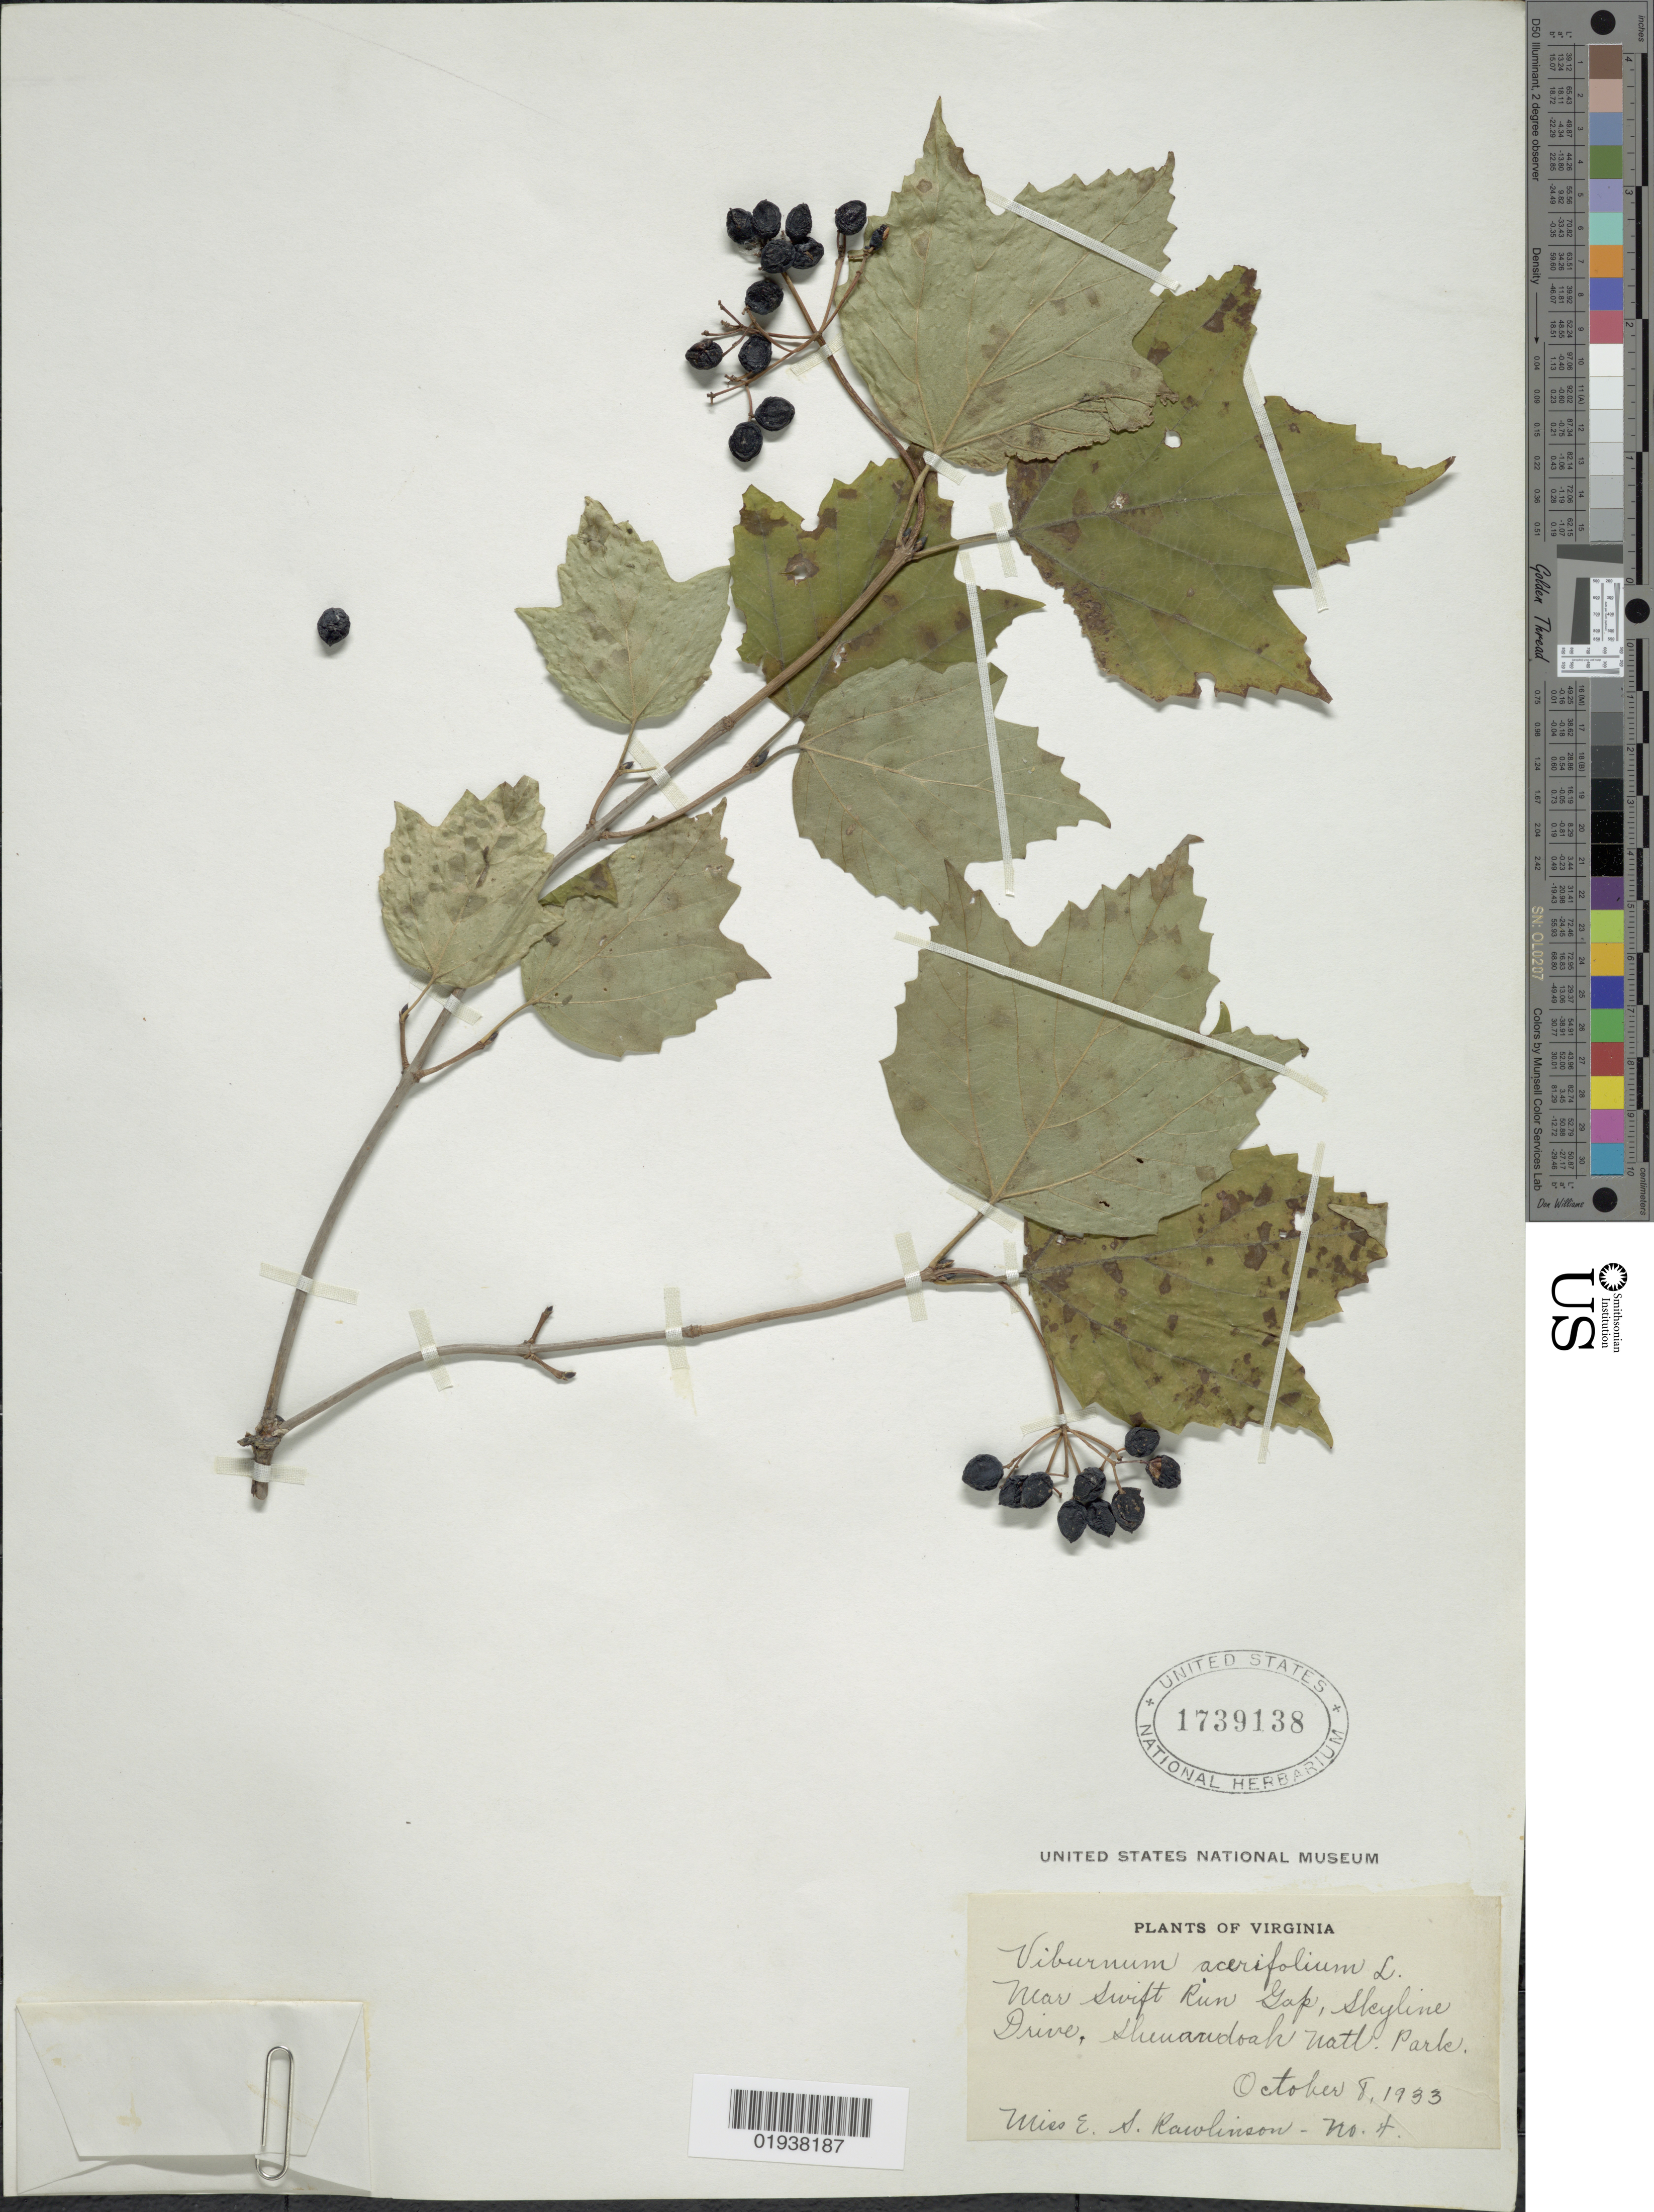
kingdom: Plantae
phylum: Tracheophyta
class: Magnoliopsida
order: Dipsacales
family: Viburnaceae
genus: Viburnum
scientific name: Viburnum acerifolium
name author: L.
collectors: E. S. Rawlinson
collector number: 4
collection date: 1933-10-08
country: United States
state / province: Virginia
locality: Near Swift Run Gap, Skyline Drive, Shenandoah Natl. Park.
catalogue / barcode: US 1739138